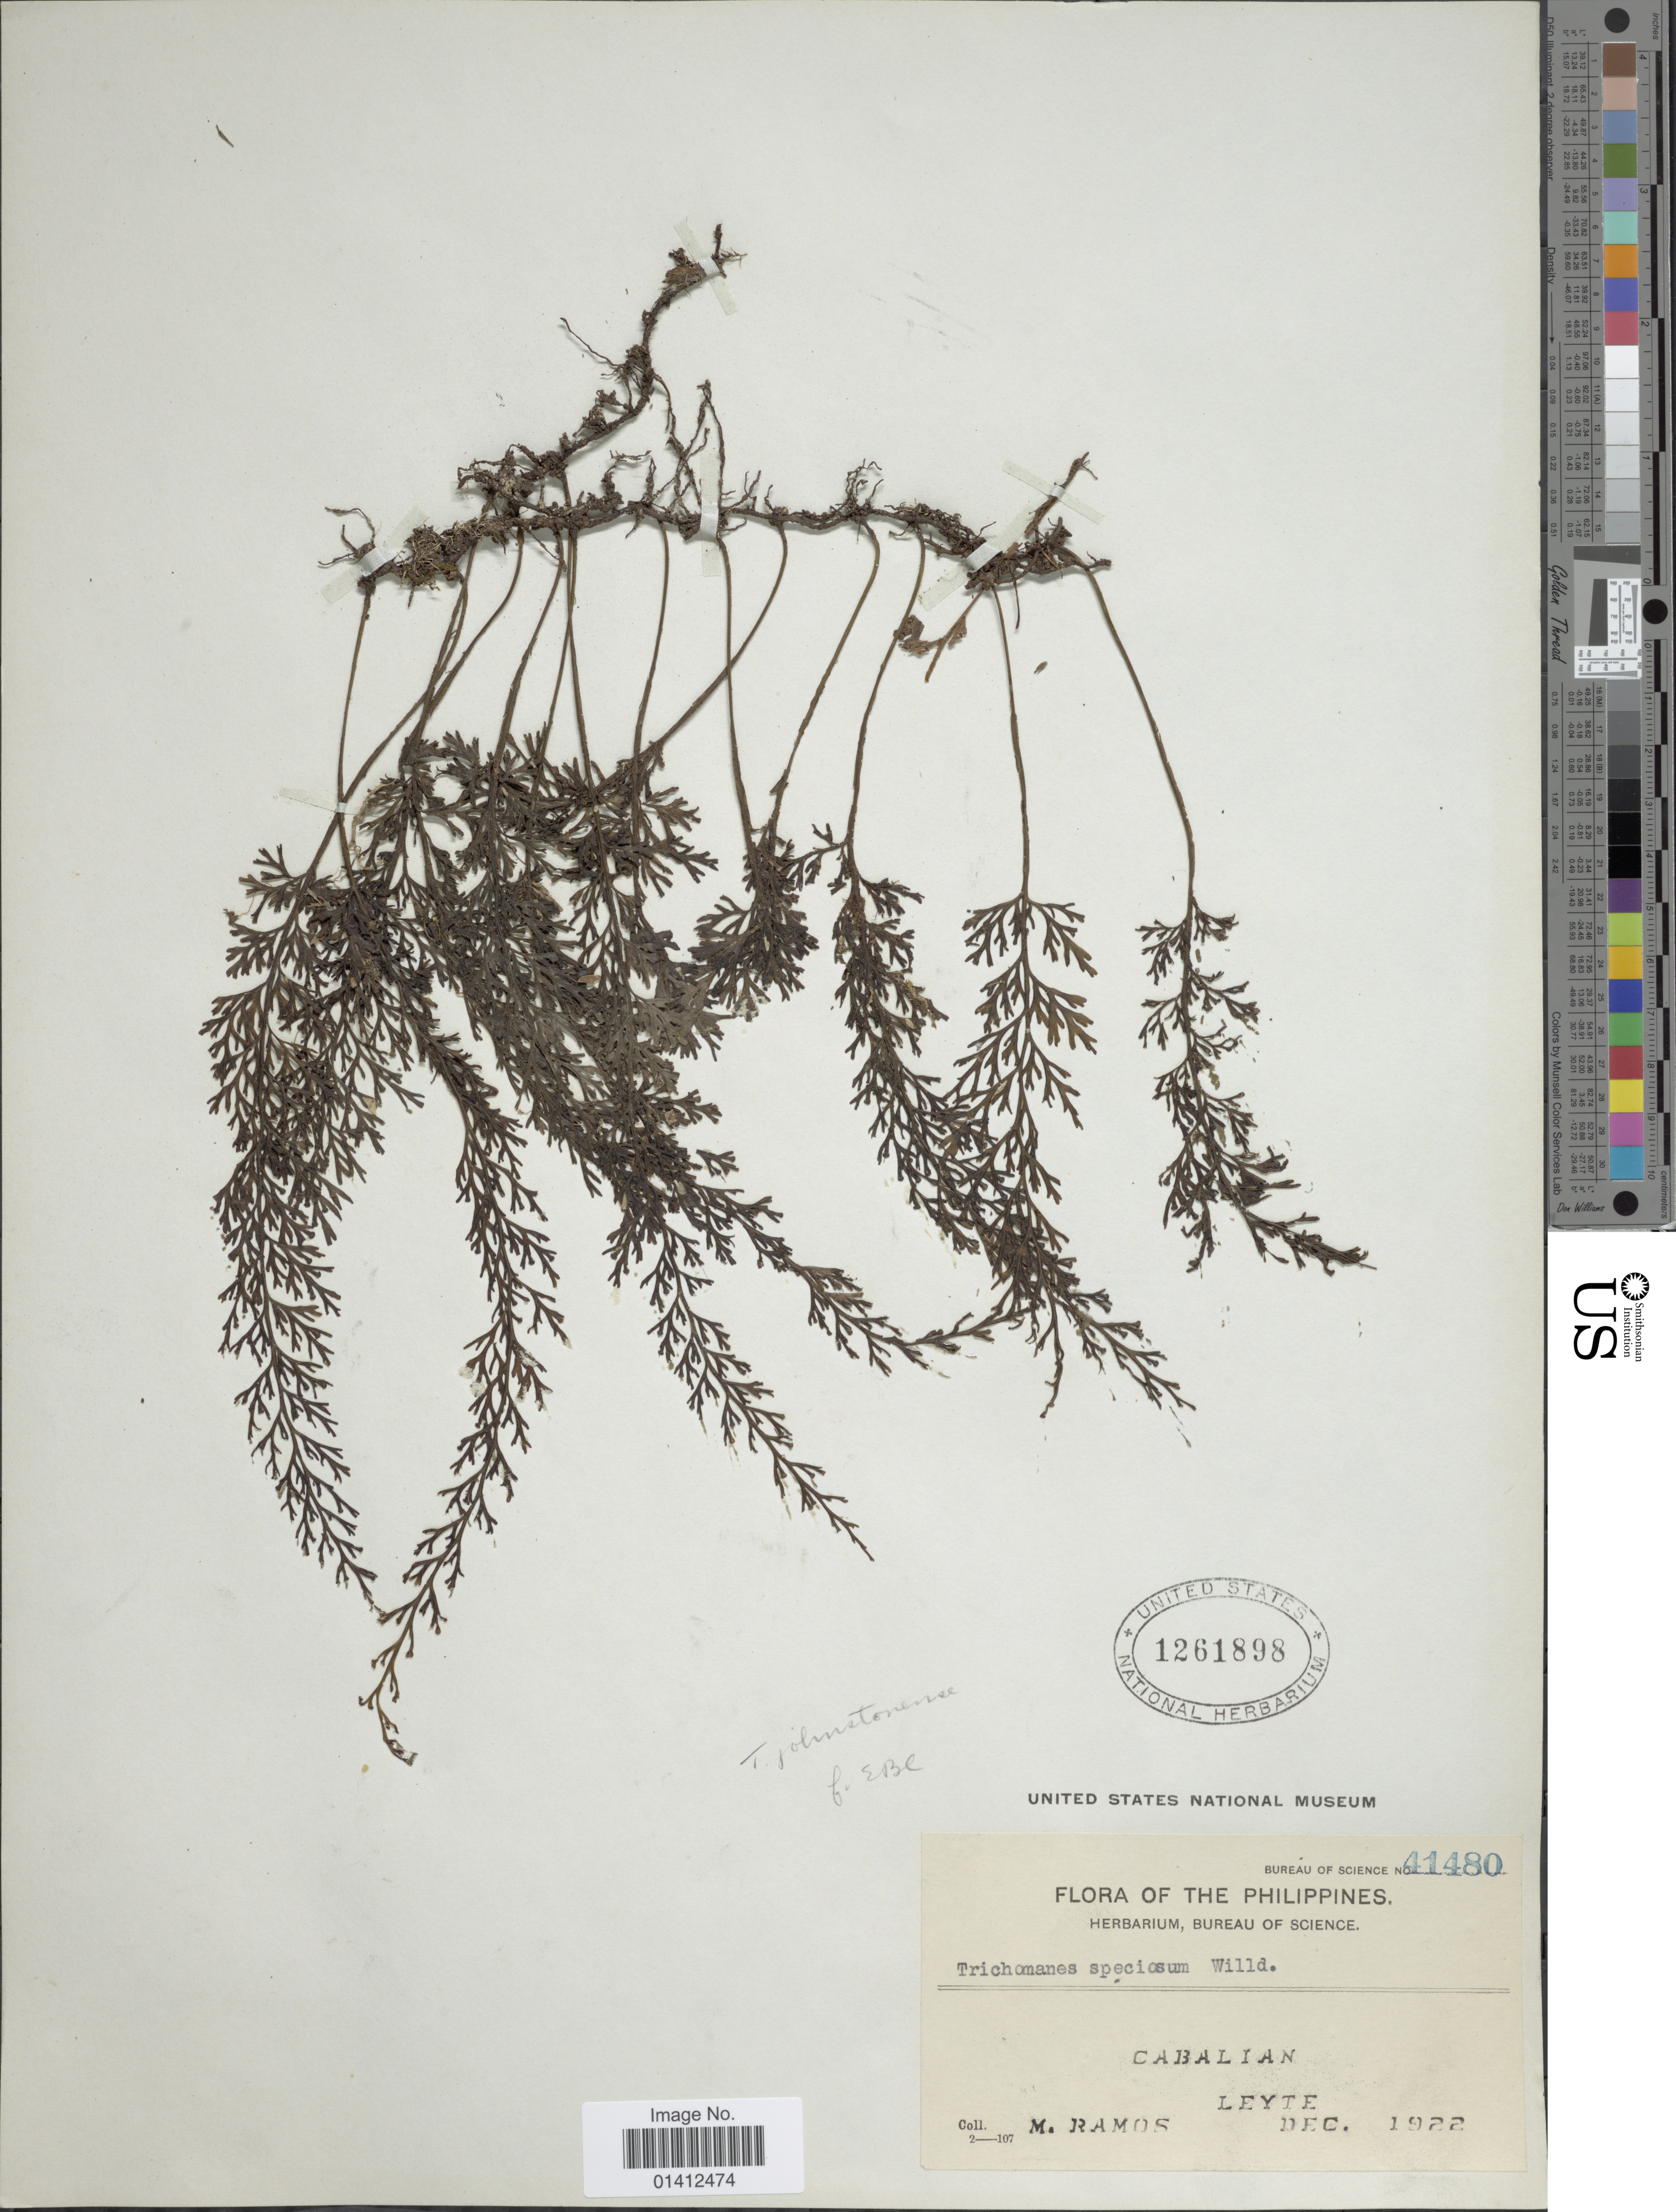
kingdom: Plantae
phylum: Tracheophyta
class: Polypodiopsida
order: Hymenophyllales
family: Hymenophyllaceae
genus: Vandenboschia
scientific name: Vandenboschia johnstonensis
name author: (Bailey) Copel.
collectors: M. Ramos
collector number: Bureau of Science 41480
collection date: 1922-12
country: Philippines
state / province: Eastern Visayas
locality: Cabalian, Leyte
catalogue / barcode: US 1261898